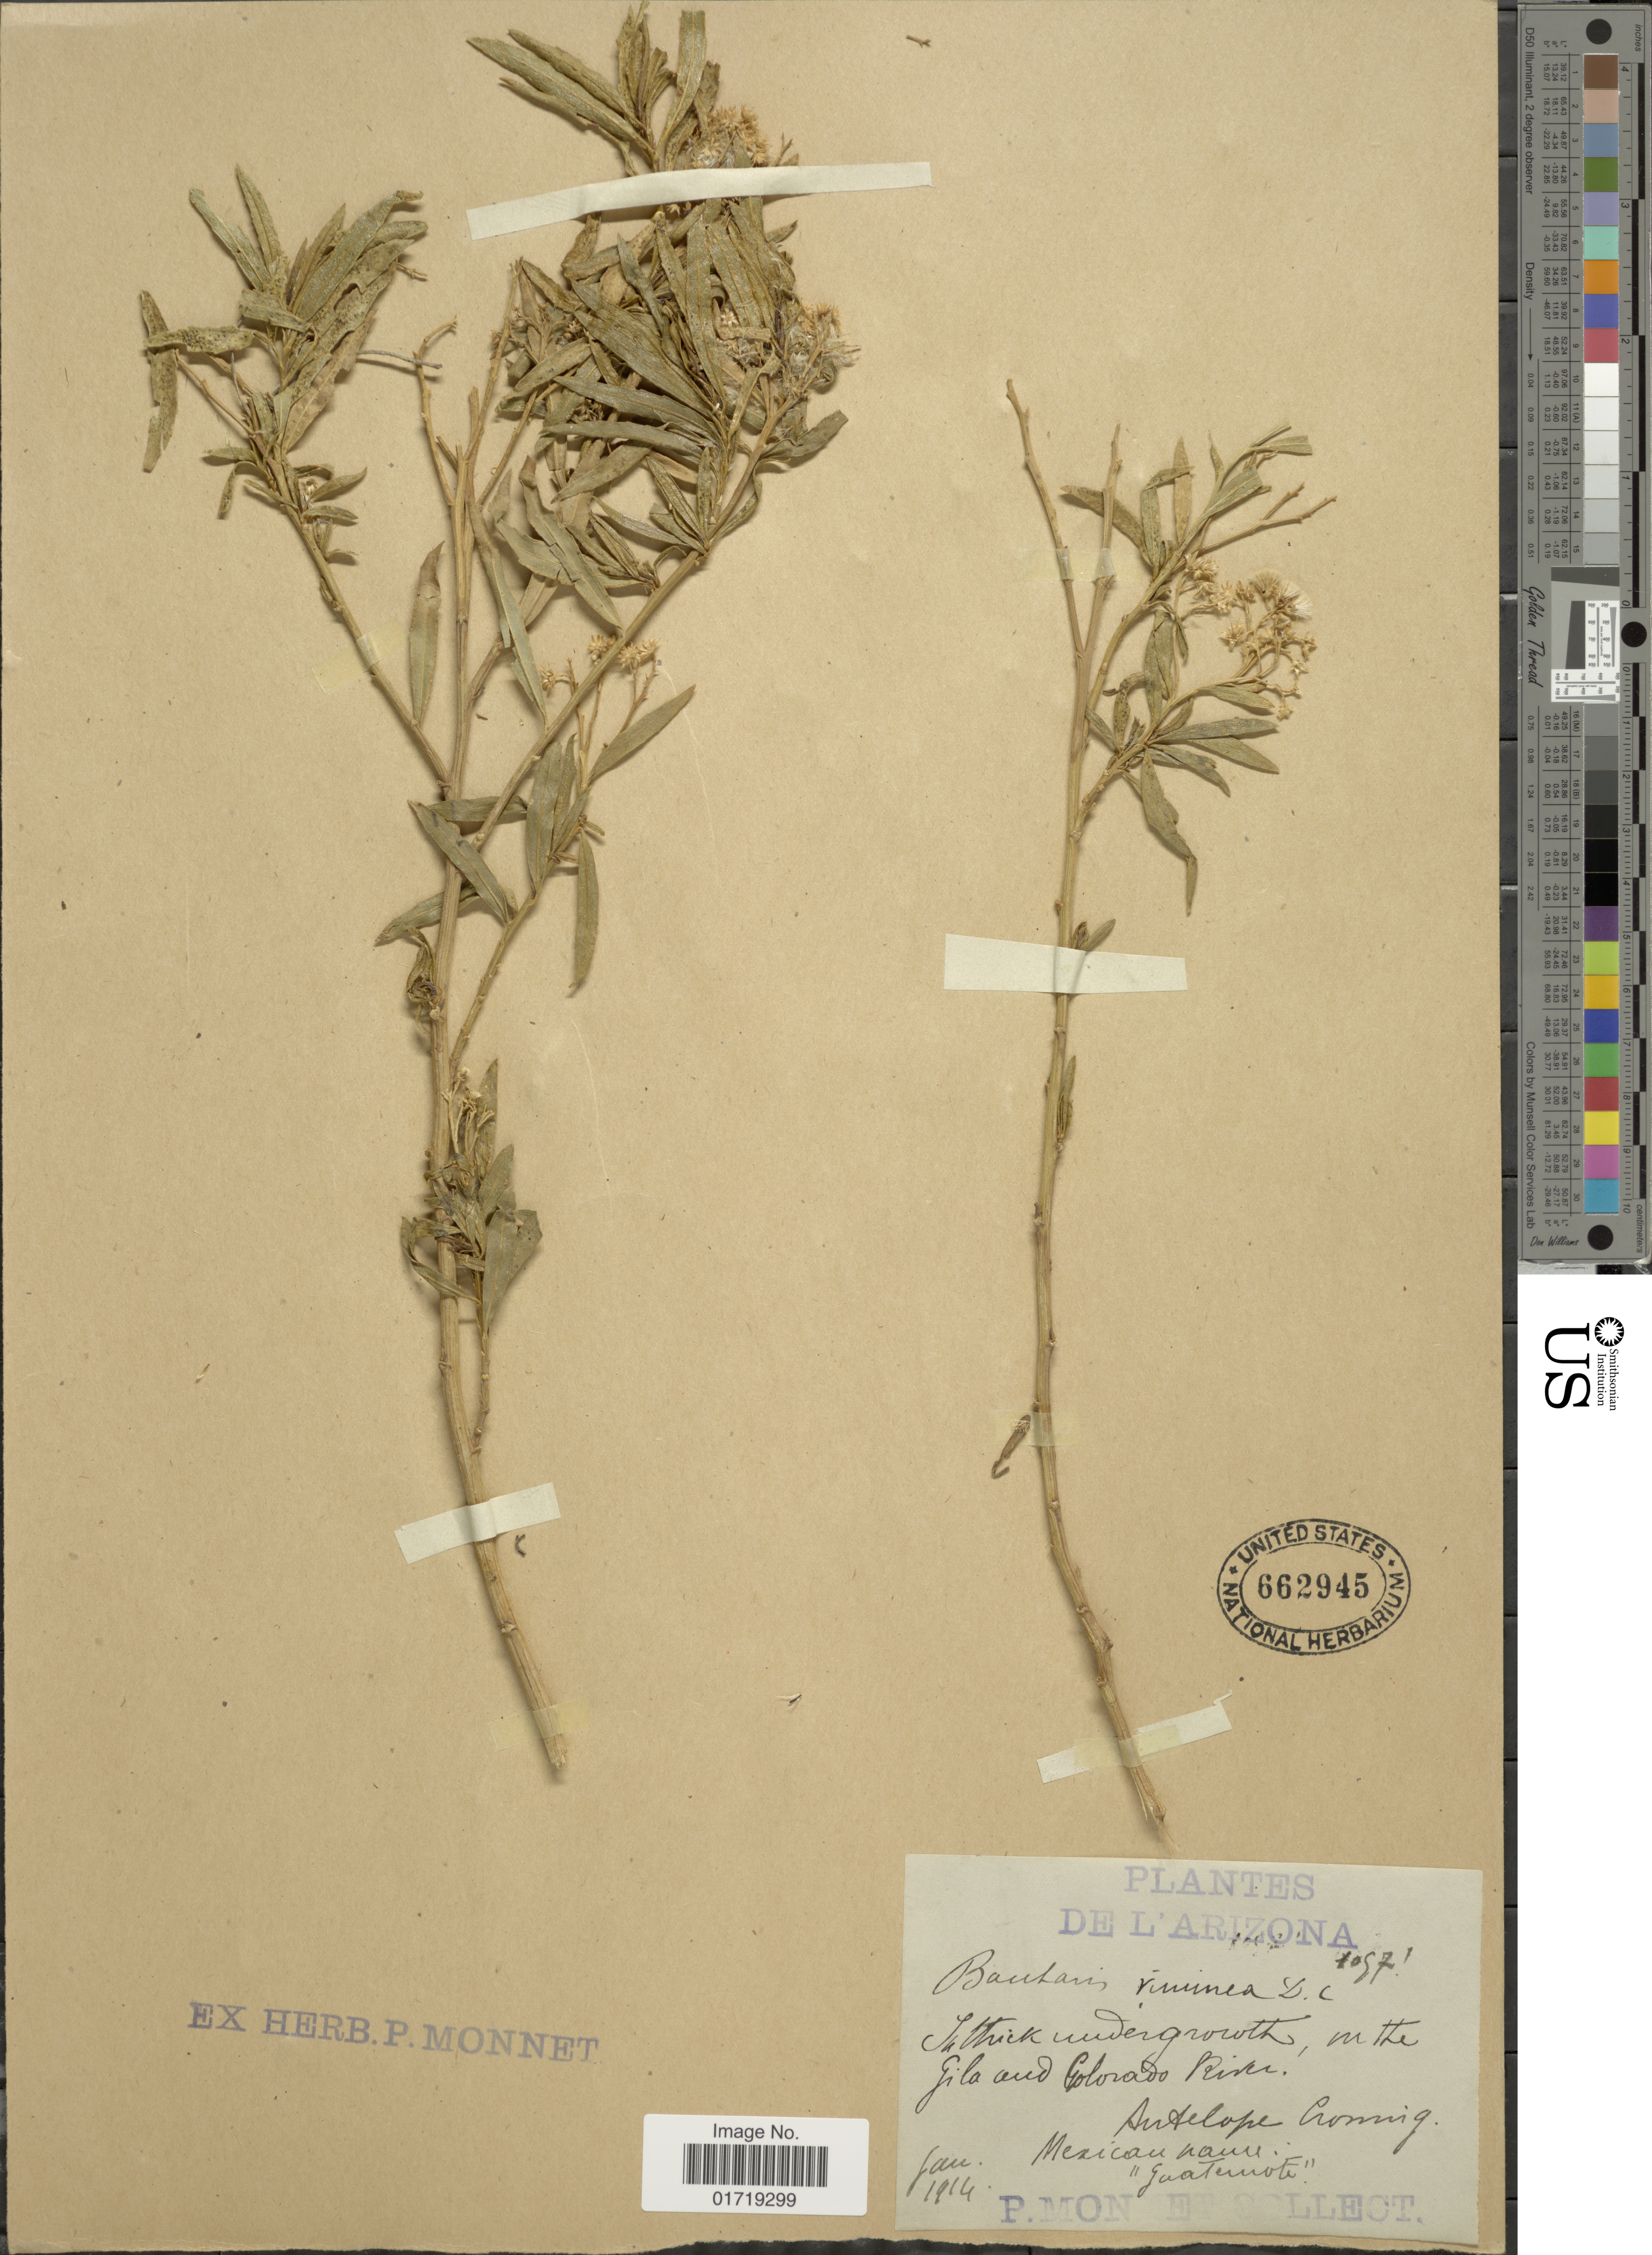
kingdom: Plantae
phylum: Tracheophyta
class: Magnoliopsida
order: Asterales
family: Asteraceae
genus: Baccharis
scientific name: Baccharis viminea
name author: DC.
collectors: P. Monnet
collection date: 1914-01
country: United States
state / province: Arizona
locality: Thicket undergrowth, near the Gila and Colorado River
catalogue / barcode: US 662945